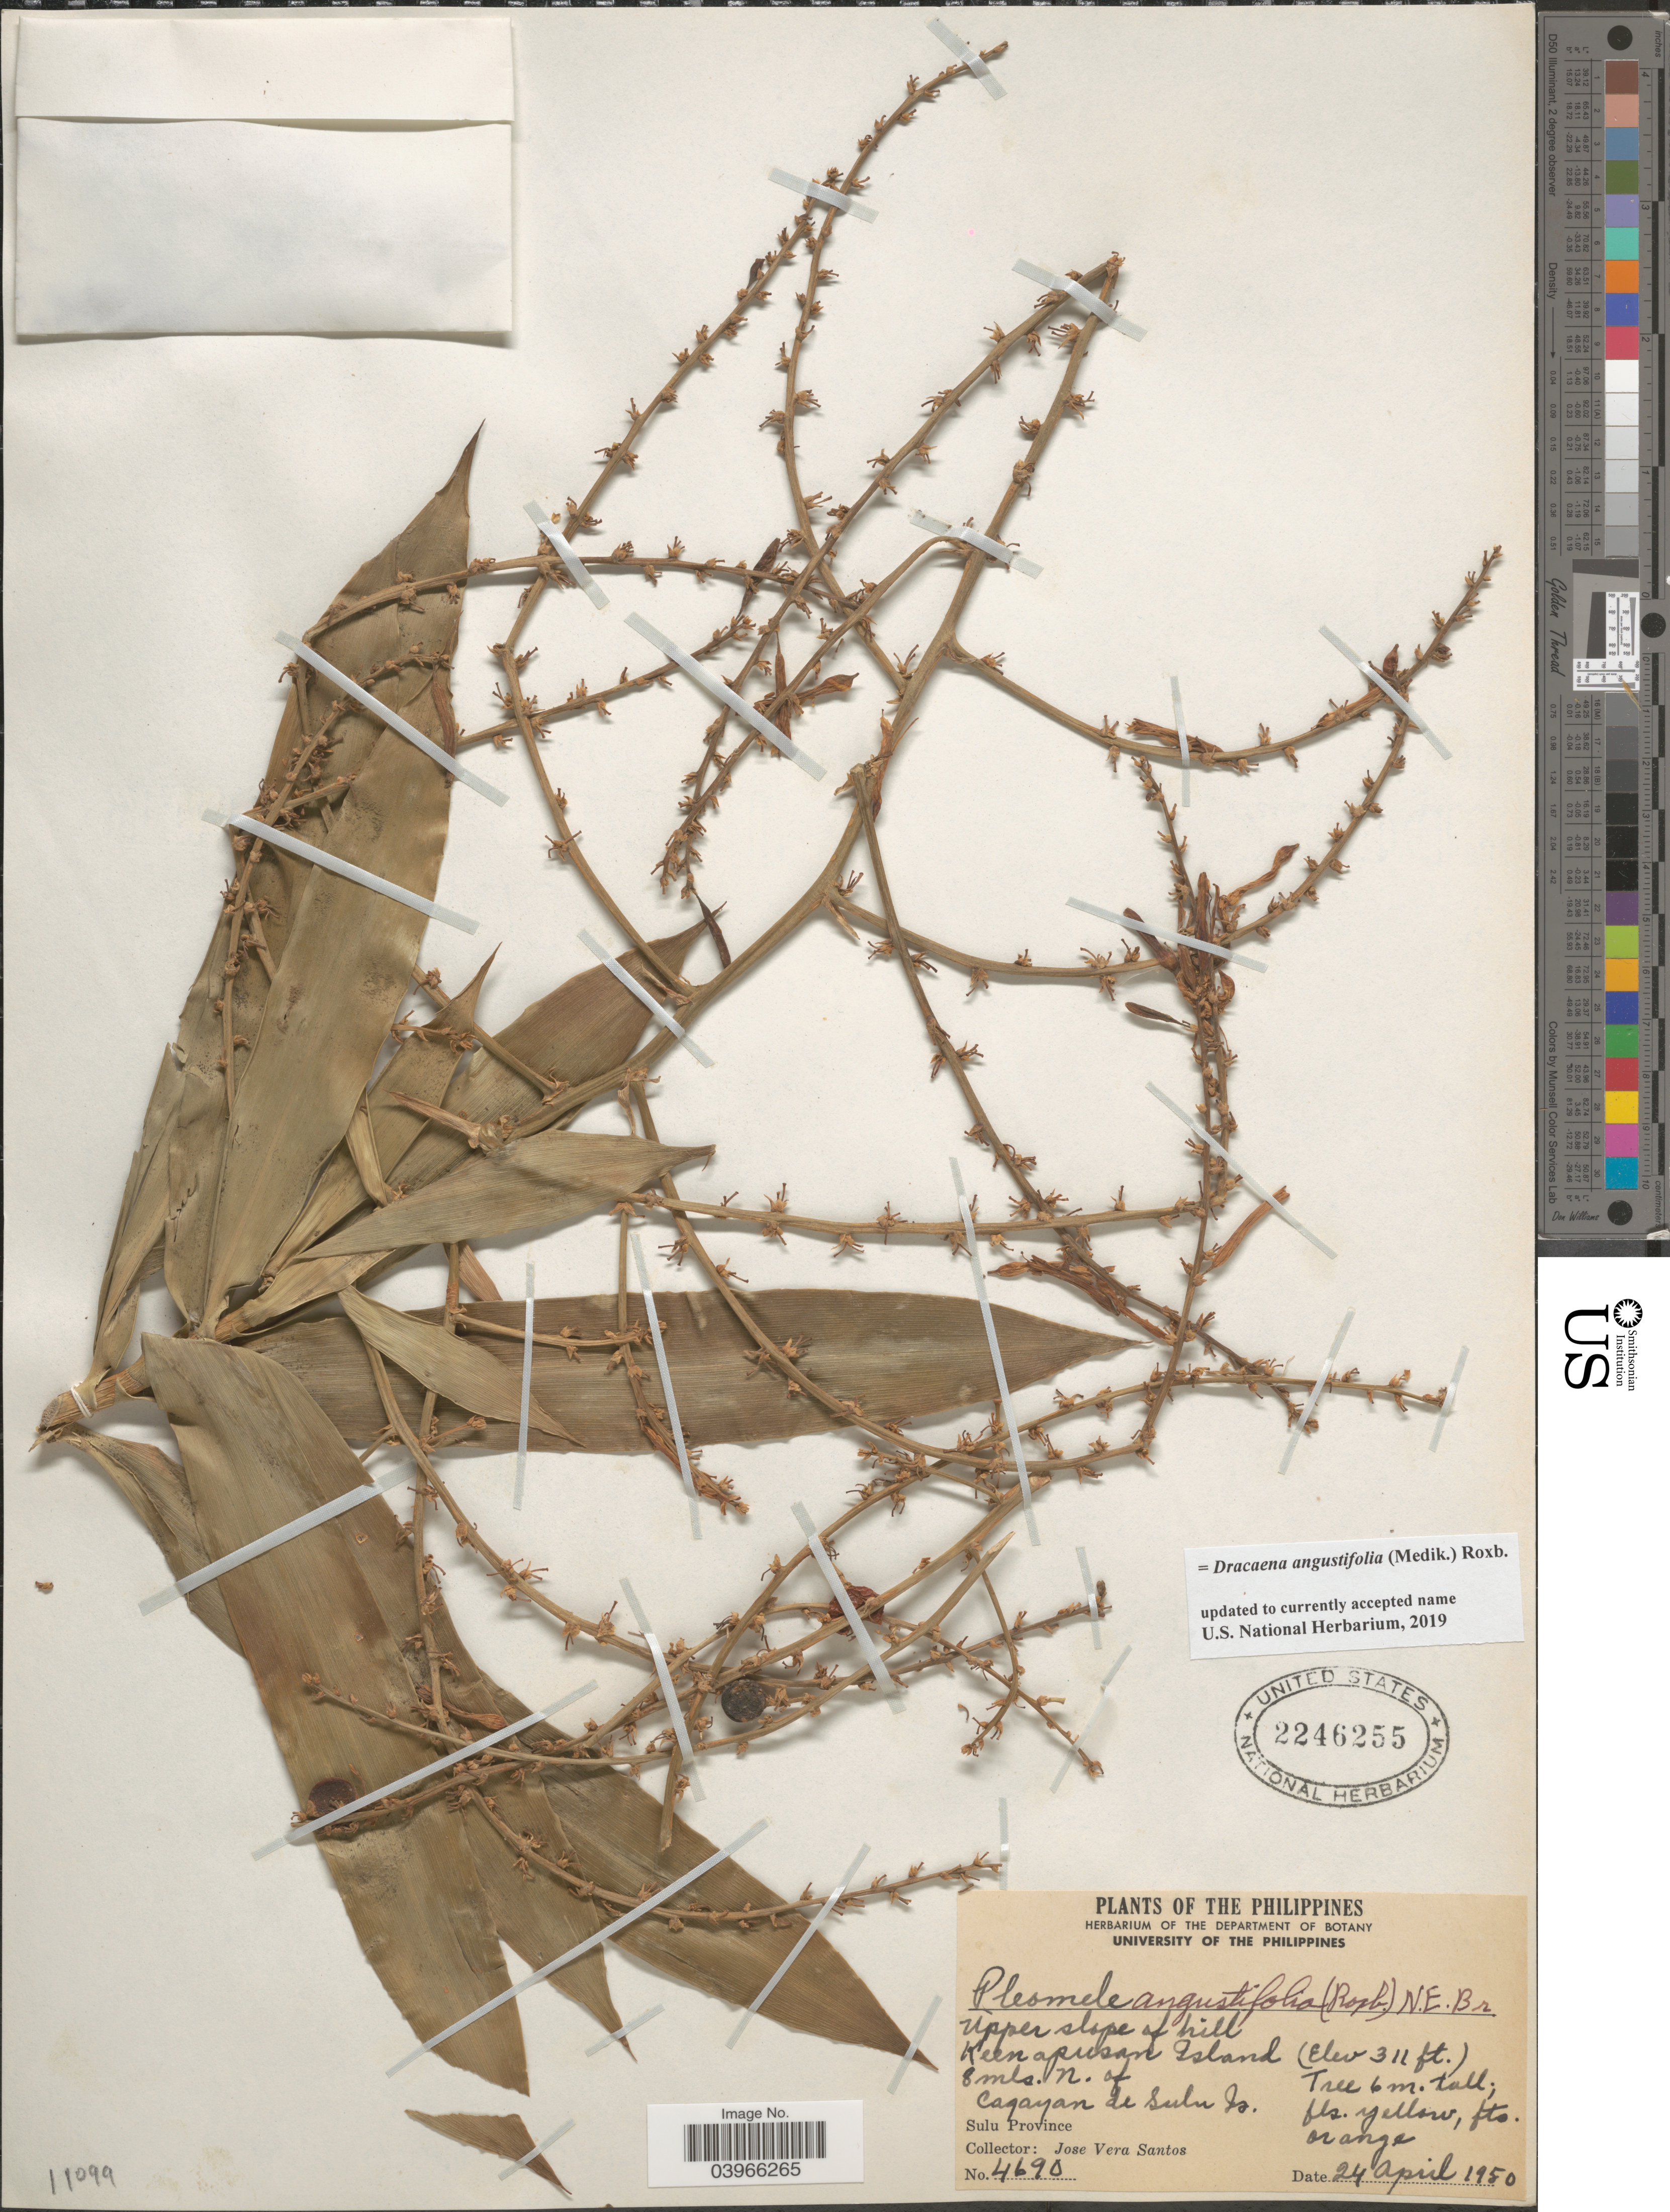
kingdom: Plantae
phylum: Tracheophyta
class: Liliopsida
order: Asparagales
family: Asparagaceae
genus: Dracaena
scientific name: Dracaena angustifolia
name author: (Medik.) Roxb.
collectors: J. Santos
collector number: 4690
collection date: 1950-04-24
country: Philippines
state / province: Muslim Mindanao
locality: Upper slope of hill. Keenapusan Island. 8 mls. N. of Cagayan de Sulu Is. Sulu Province.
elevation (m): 95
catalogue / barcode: US 2246255